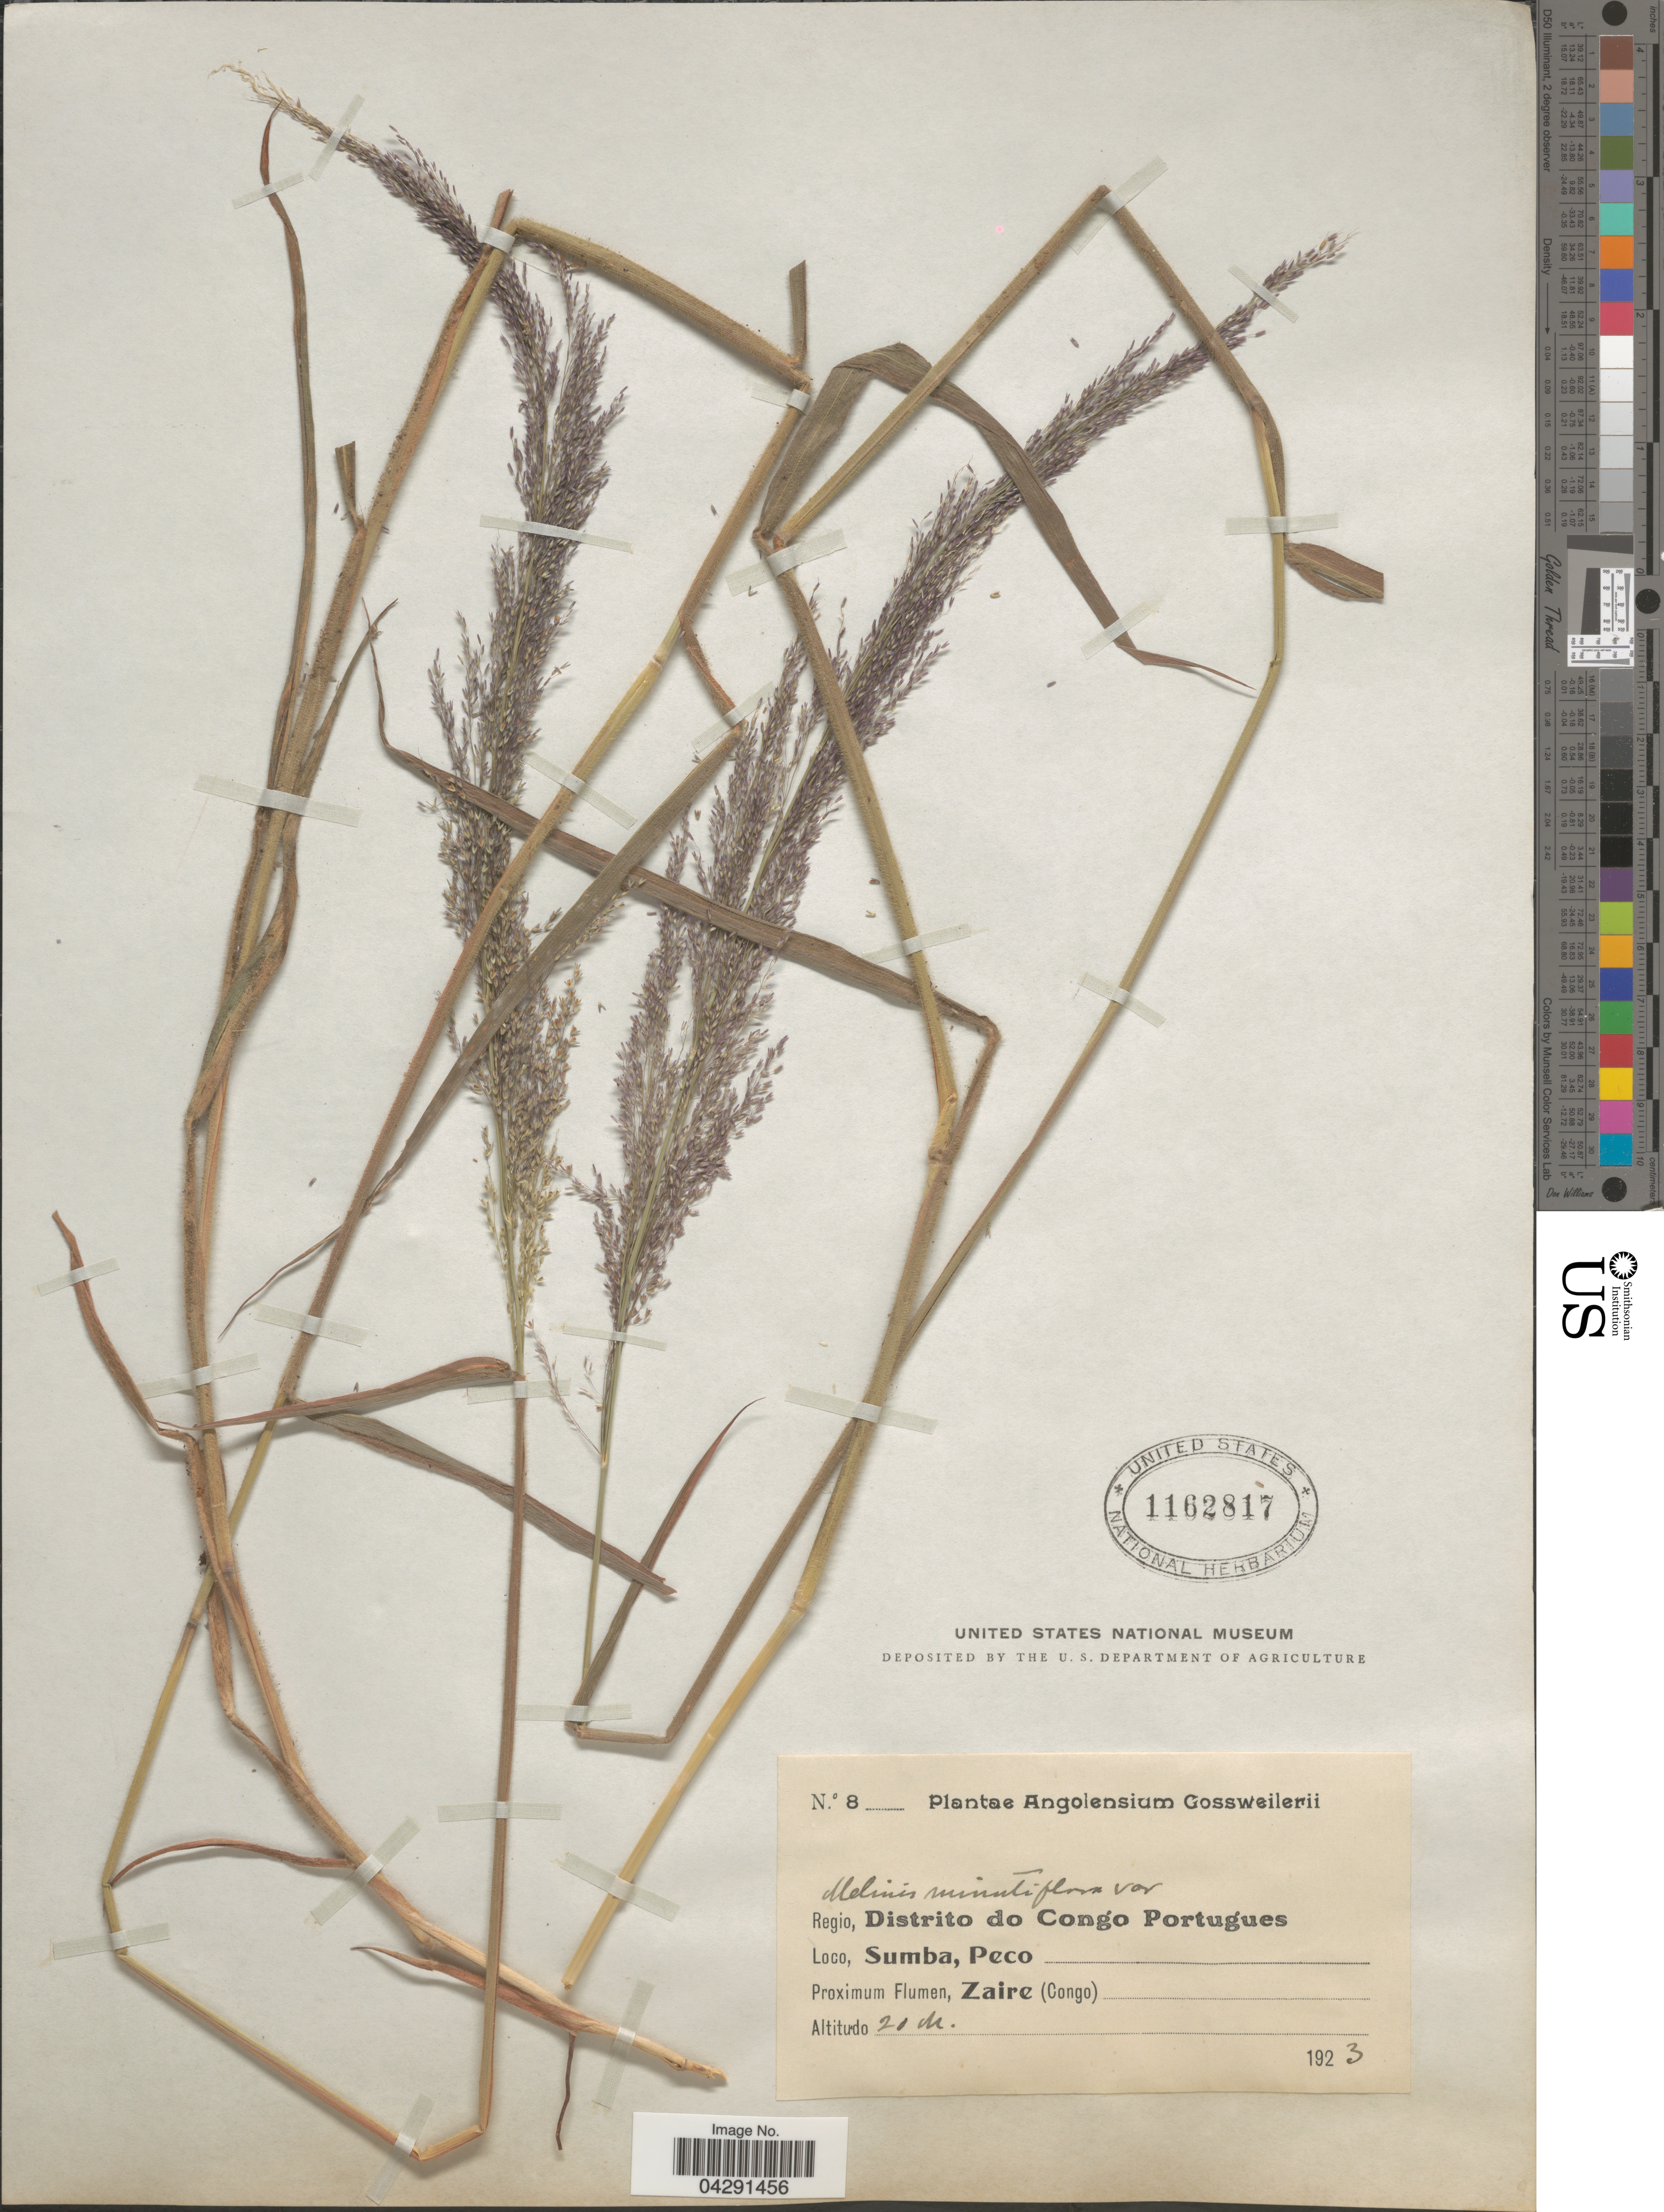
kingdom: Plantae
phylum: Tracheophyta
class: Liliopsida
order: Poales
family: Poaceae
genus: Melinis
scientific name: Melinis minutiflora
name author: P. Beauv.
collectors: -. Gossweiler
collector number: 8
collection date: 1923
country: Angola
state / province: Zaire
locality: Angolensium. Regio, Distrito do Congo Portugues. Sumba, Peco. Proximum Flumen, Zaire (Congo).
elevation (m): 20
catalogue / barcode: US 1162814